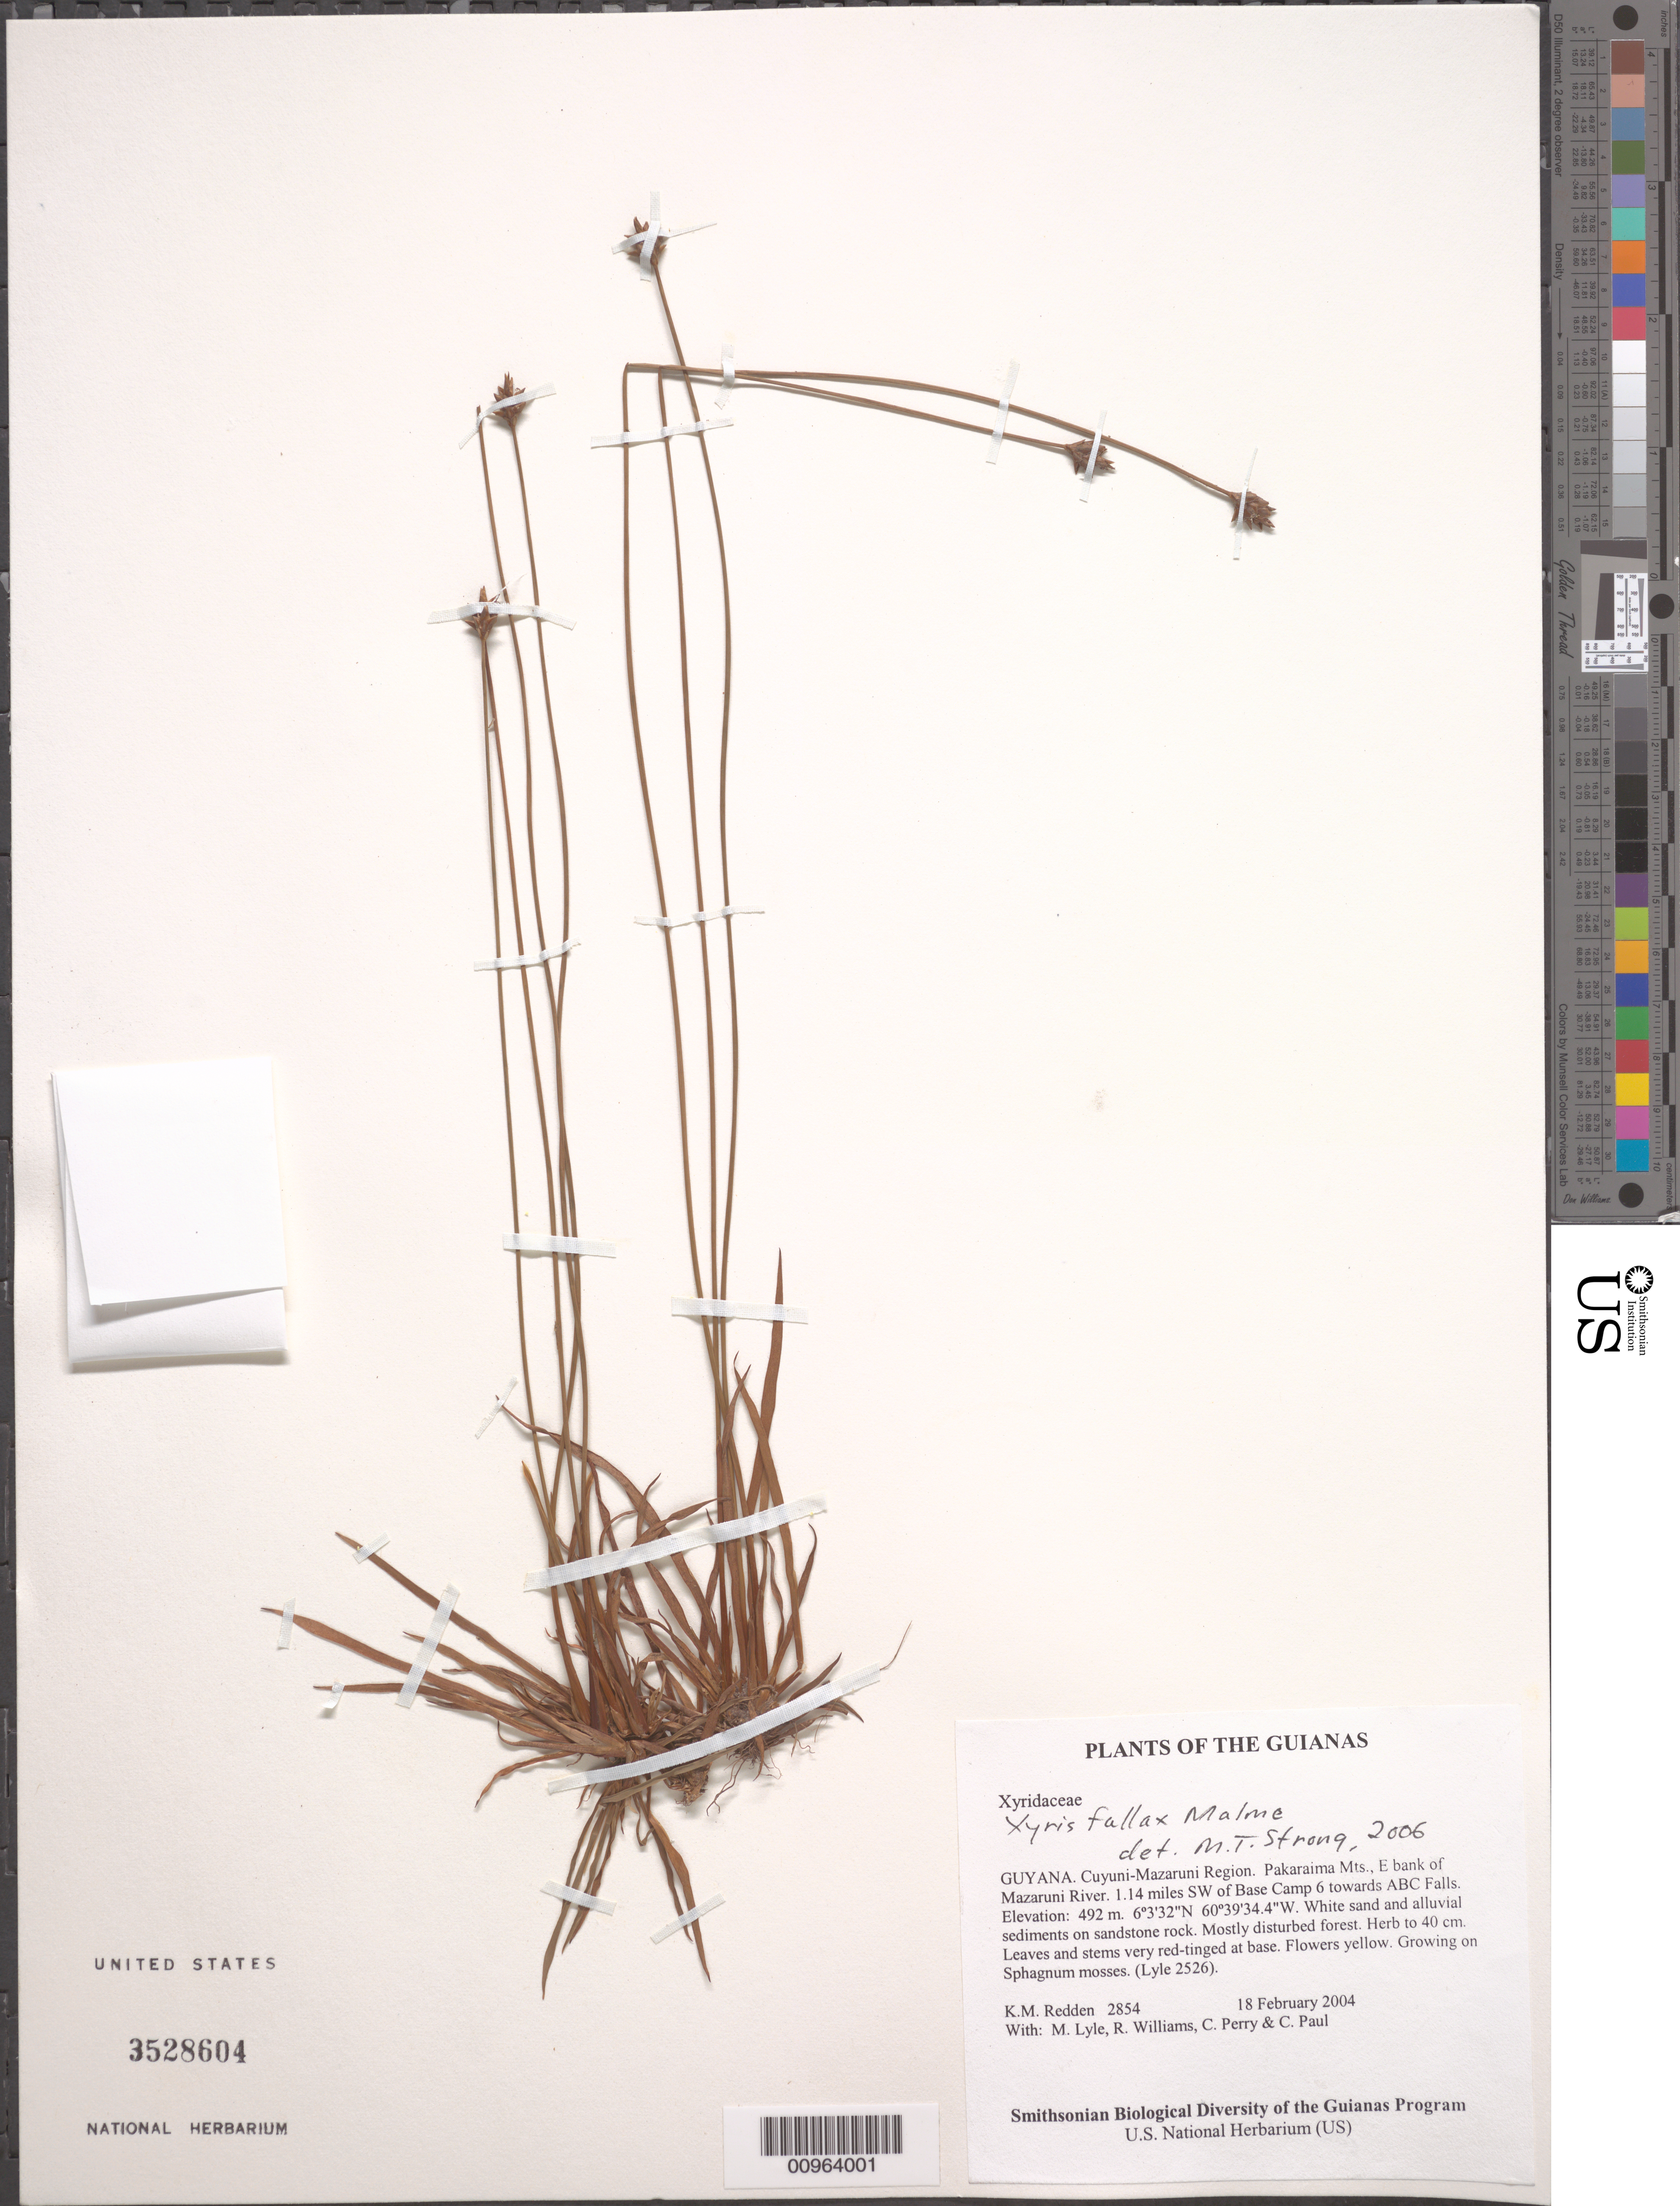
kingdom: Plantae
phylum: Tracheophyta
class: Liliopsida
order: Poales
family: Xyridaceae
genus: Xyris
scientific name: Xyris fallax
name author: Malme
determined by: Strong, M. T., (US), Smithsonian Institution - National Museum of Natural History (UNITED STATES)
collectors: K. M. Redden, M. Lyle, R. Williams, C. Perry & C. Paul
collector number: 2854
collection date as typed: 18 February 2004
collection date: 2004-02-18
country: Guyana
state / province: Cuyuni-Mazaruni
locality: Pakaraima Mts., E bank of Mazaruni River. 1.14 miles SW of Base Camp 6 towards ABC Falls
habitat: White sand and alluvial sediments on sandstone rock. Mostly disturbed forest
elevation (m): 492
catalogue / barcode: US 3528604